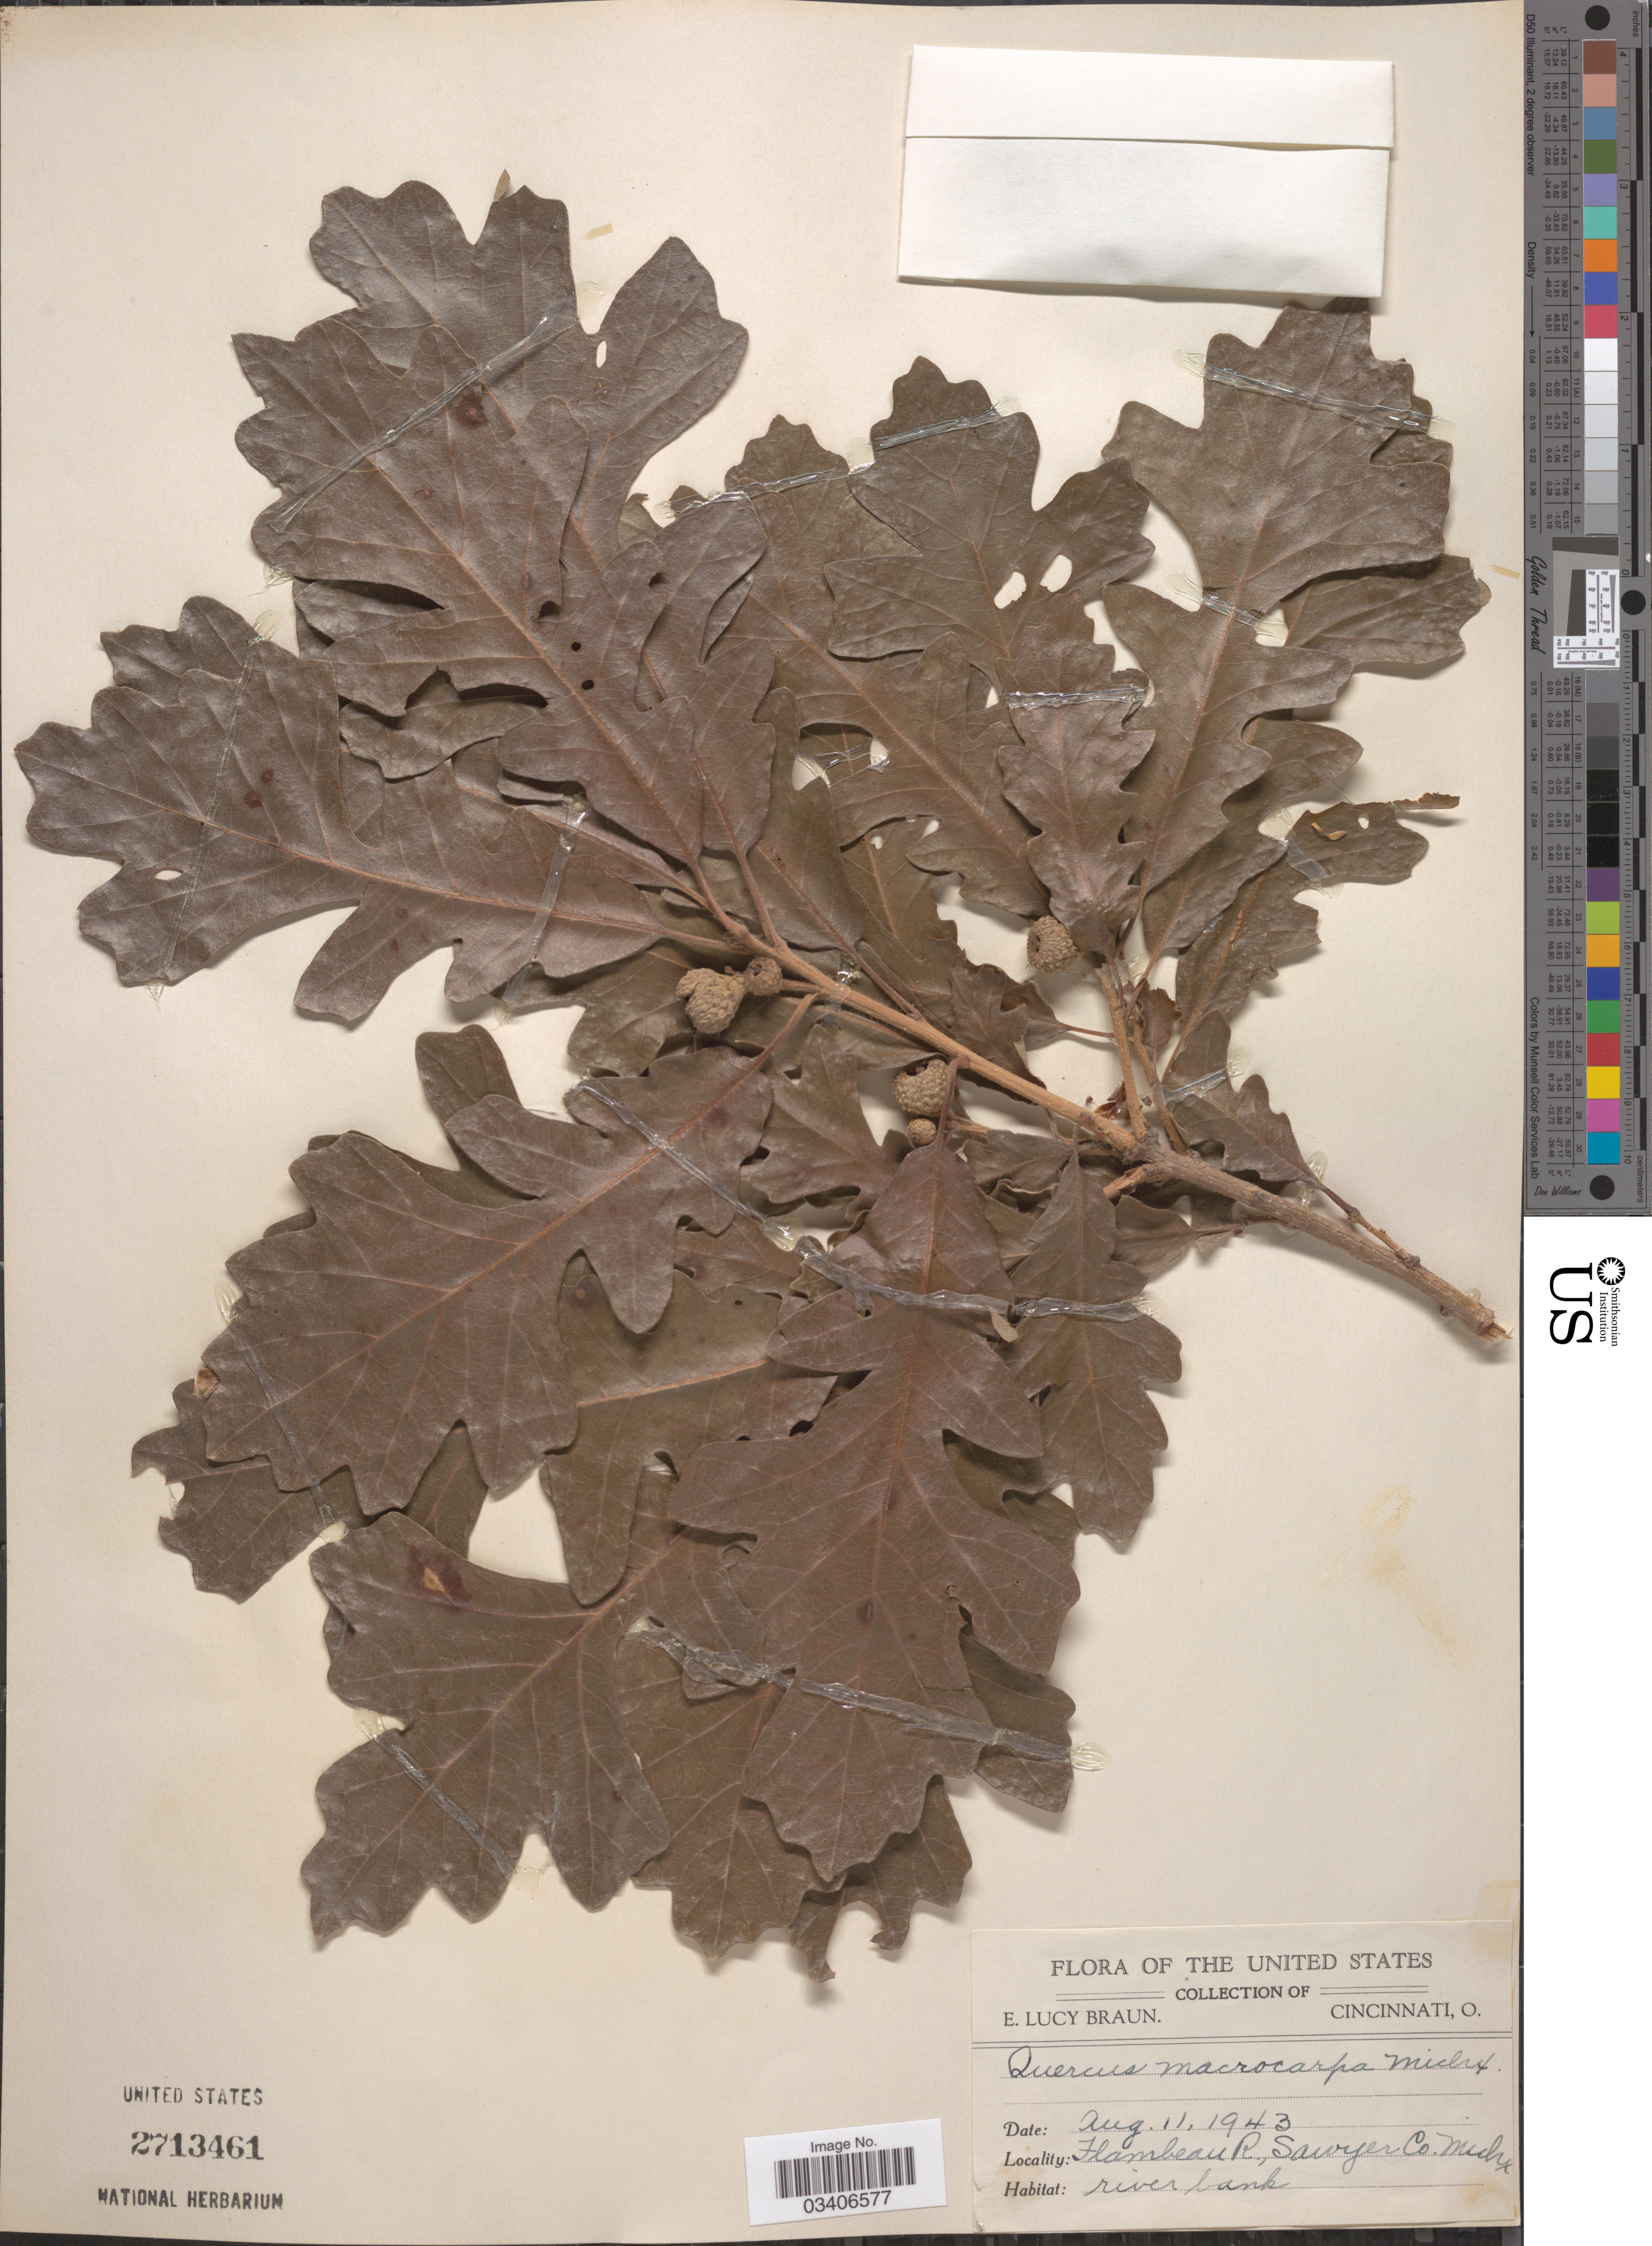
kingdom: Plantae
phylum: Tracheophyta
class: Magnoliopsida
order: Fagales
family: Fagaceae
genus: Quercus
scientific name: Quercus macrocarpa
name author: Michx.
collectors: E. L. Braun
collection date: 1943-08-11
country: United States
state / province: Michigan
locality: Flambeau R., Sawyer Co.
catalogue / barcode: US 2713461